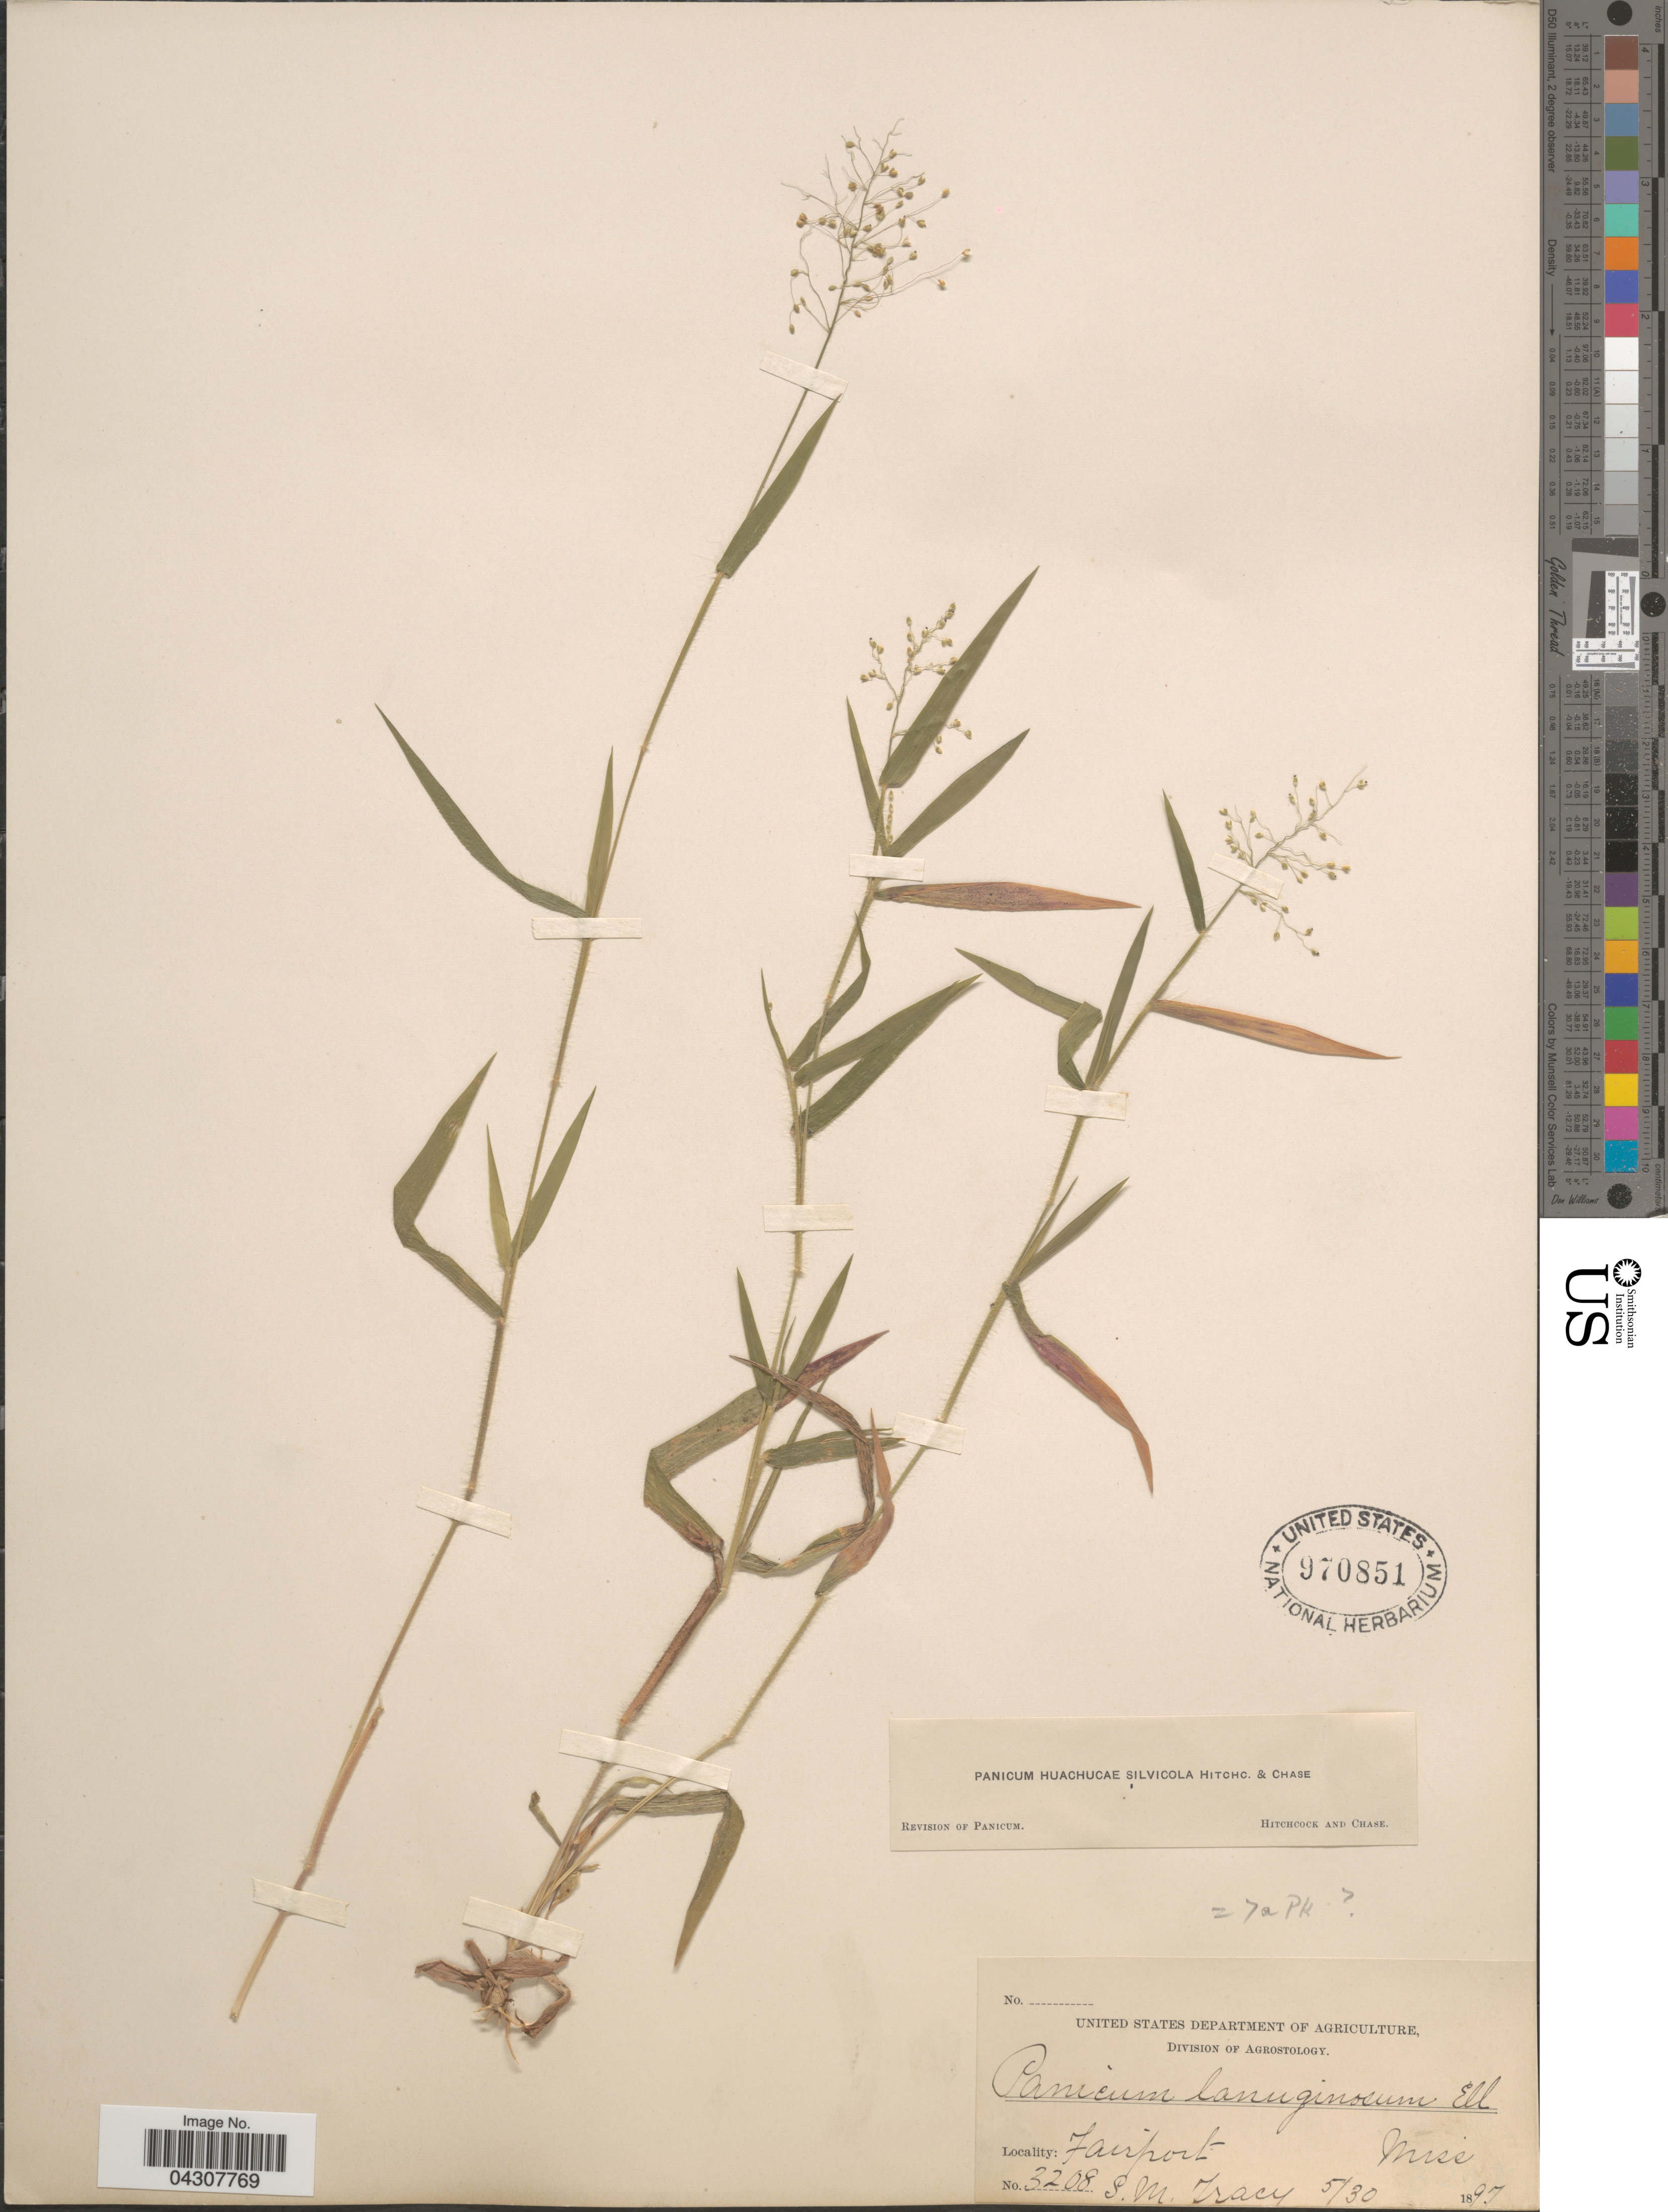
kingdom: Plantae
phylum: Tracheophyta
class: Liliopsida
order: Poales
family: Poaceae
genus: Dichanthelium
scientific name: Dichanthelium acuminatum var. acuminatum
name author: (Sw.) Gould & C.A. Clark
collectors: S. M. Tracy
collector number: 3208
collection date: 1897-05-30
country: United States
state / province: Mississippi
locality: Fairport.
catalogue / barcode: US 970851